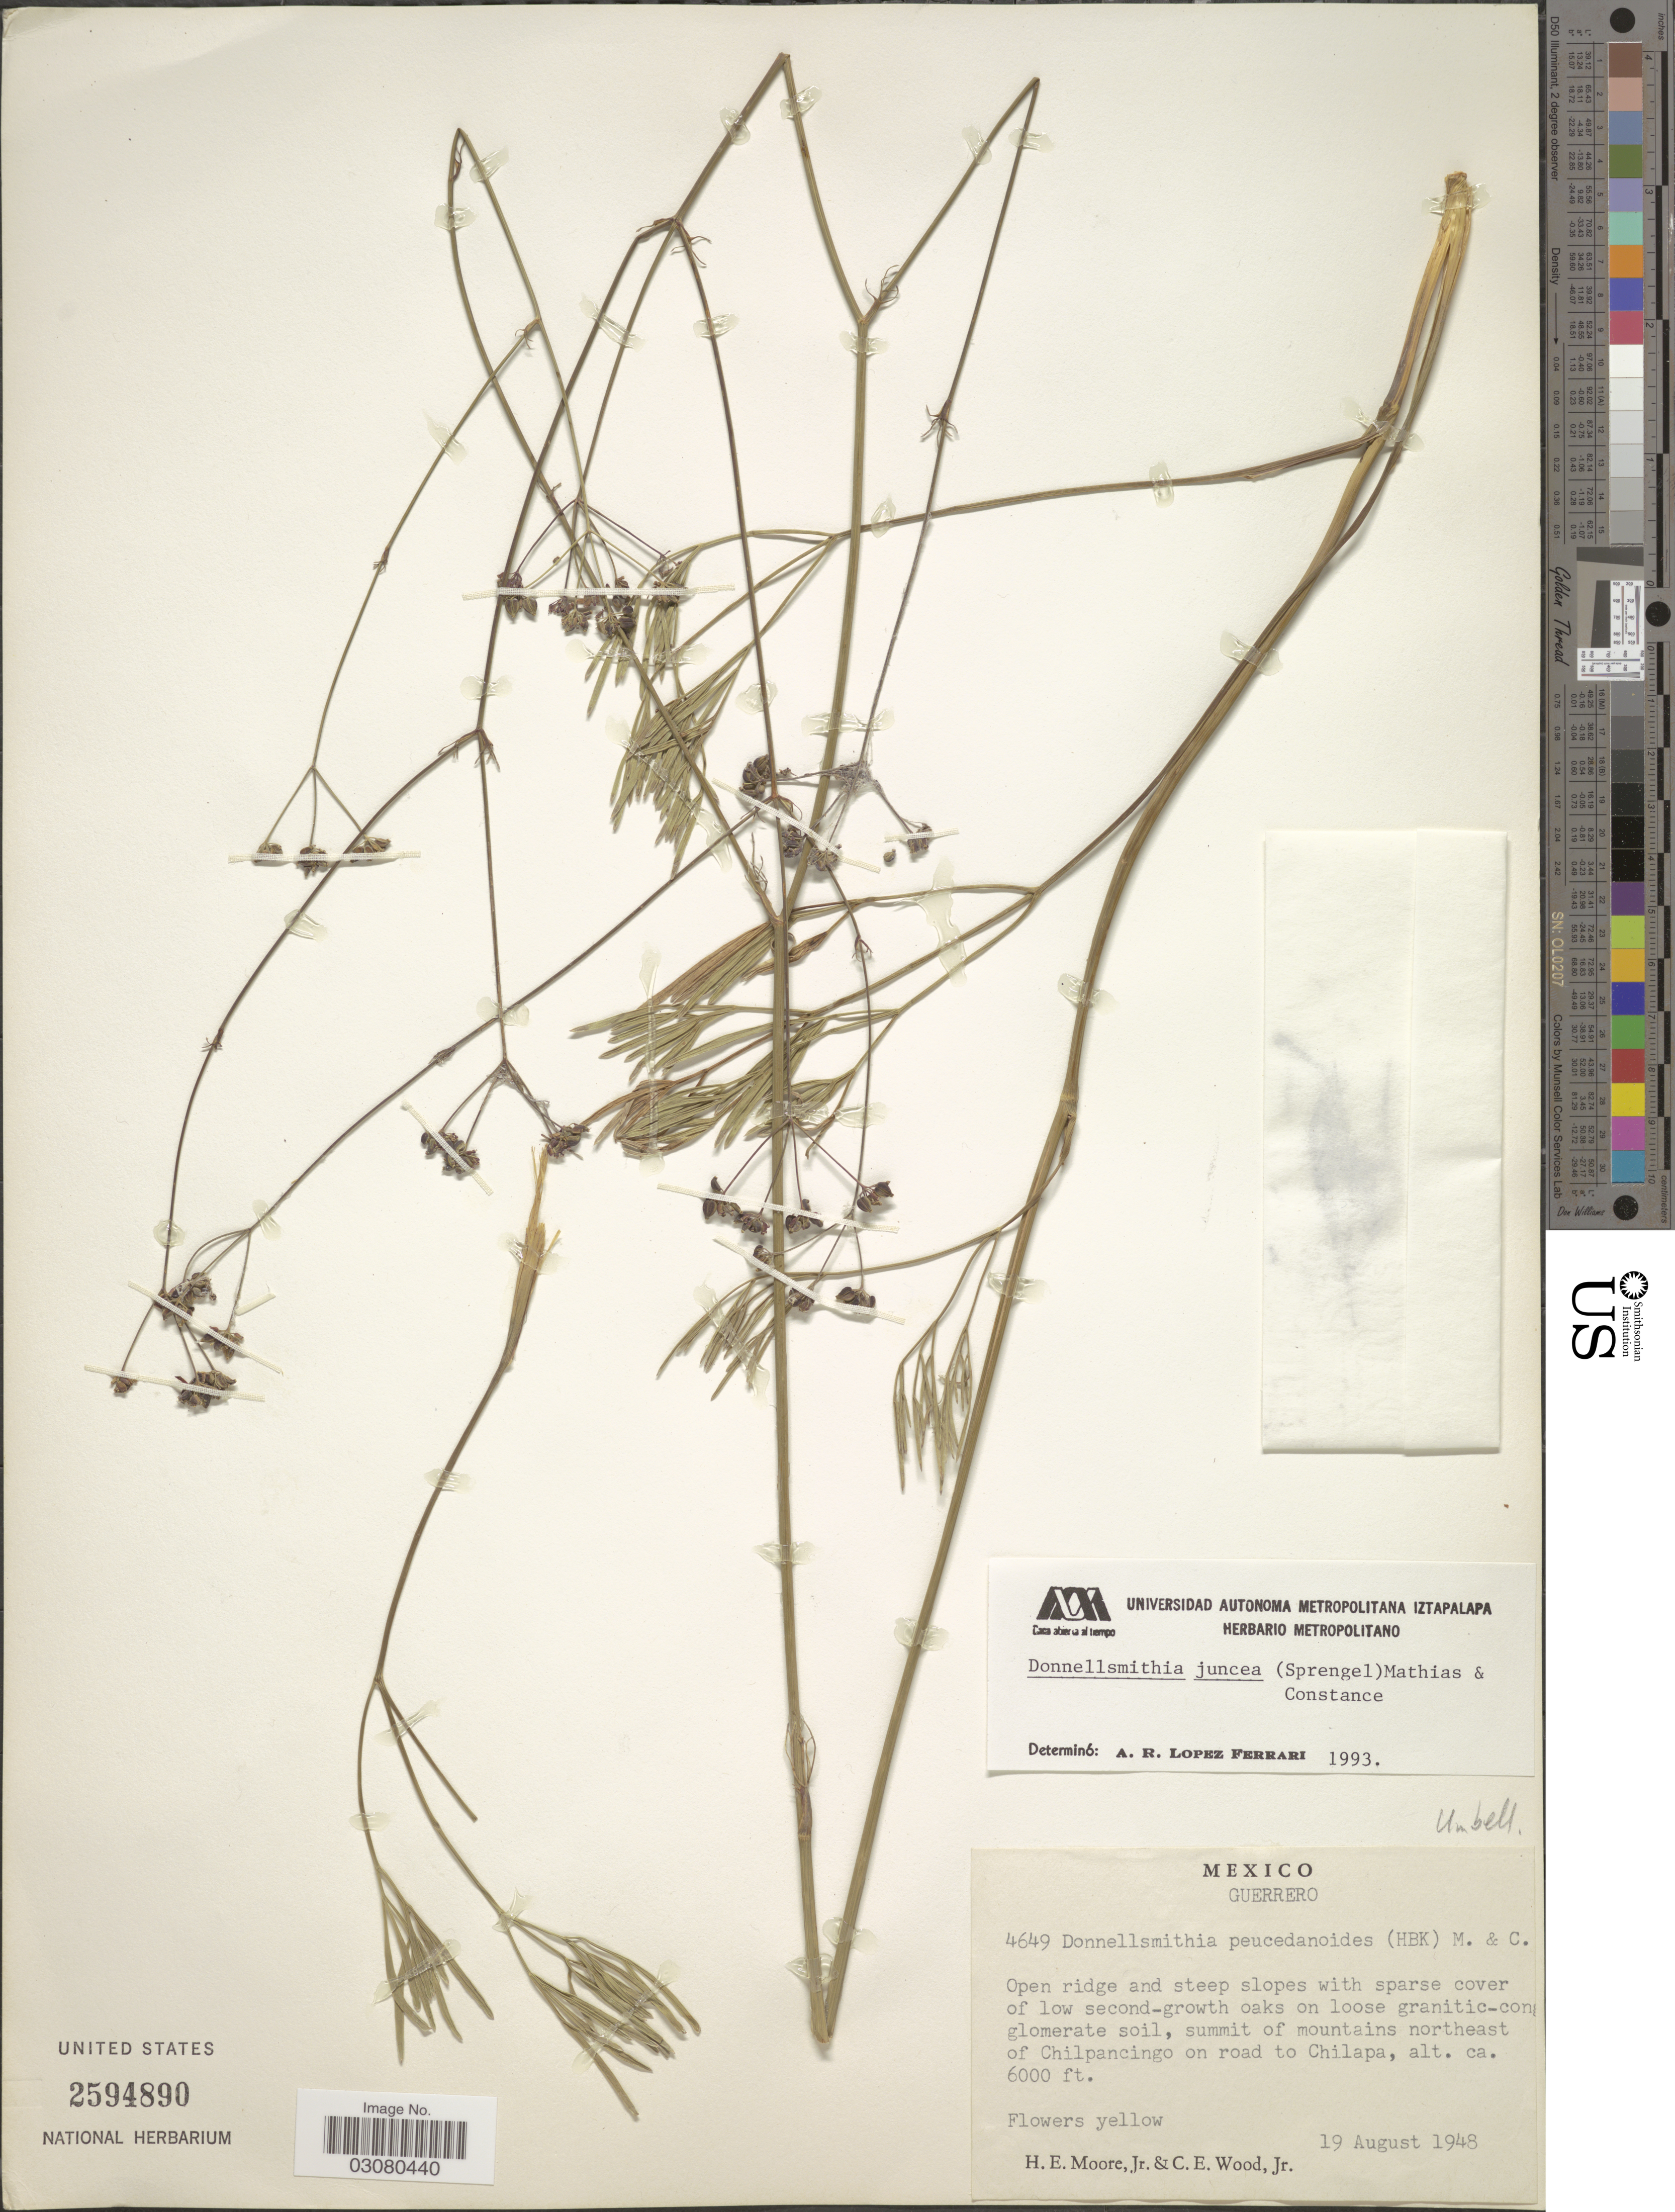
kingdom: Plantae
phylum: Tracheophyta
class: Magnoliopsida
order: Apiales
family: Apiaceae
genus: Donnellsmithia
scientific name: Donnellsmithia juncea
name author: (Humb. & Bonpl. ex Spreng.) Mathias & Constance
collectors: H. Moore & C. Wood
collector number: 4649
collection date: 1948-08-19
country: Mexico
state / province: Guerrero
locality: Summit of mountains northeast of Chilpancingo on road to Chilapa.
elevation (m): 1829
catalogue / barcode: US 2594890